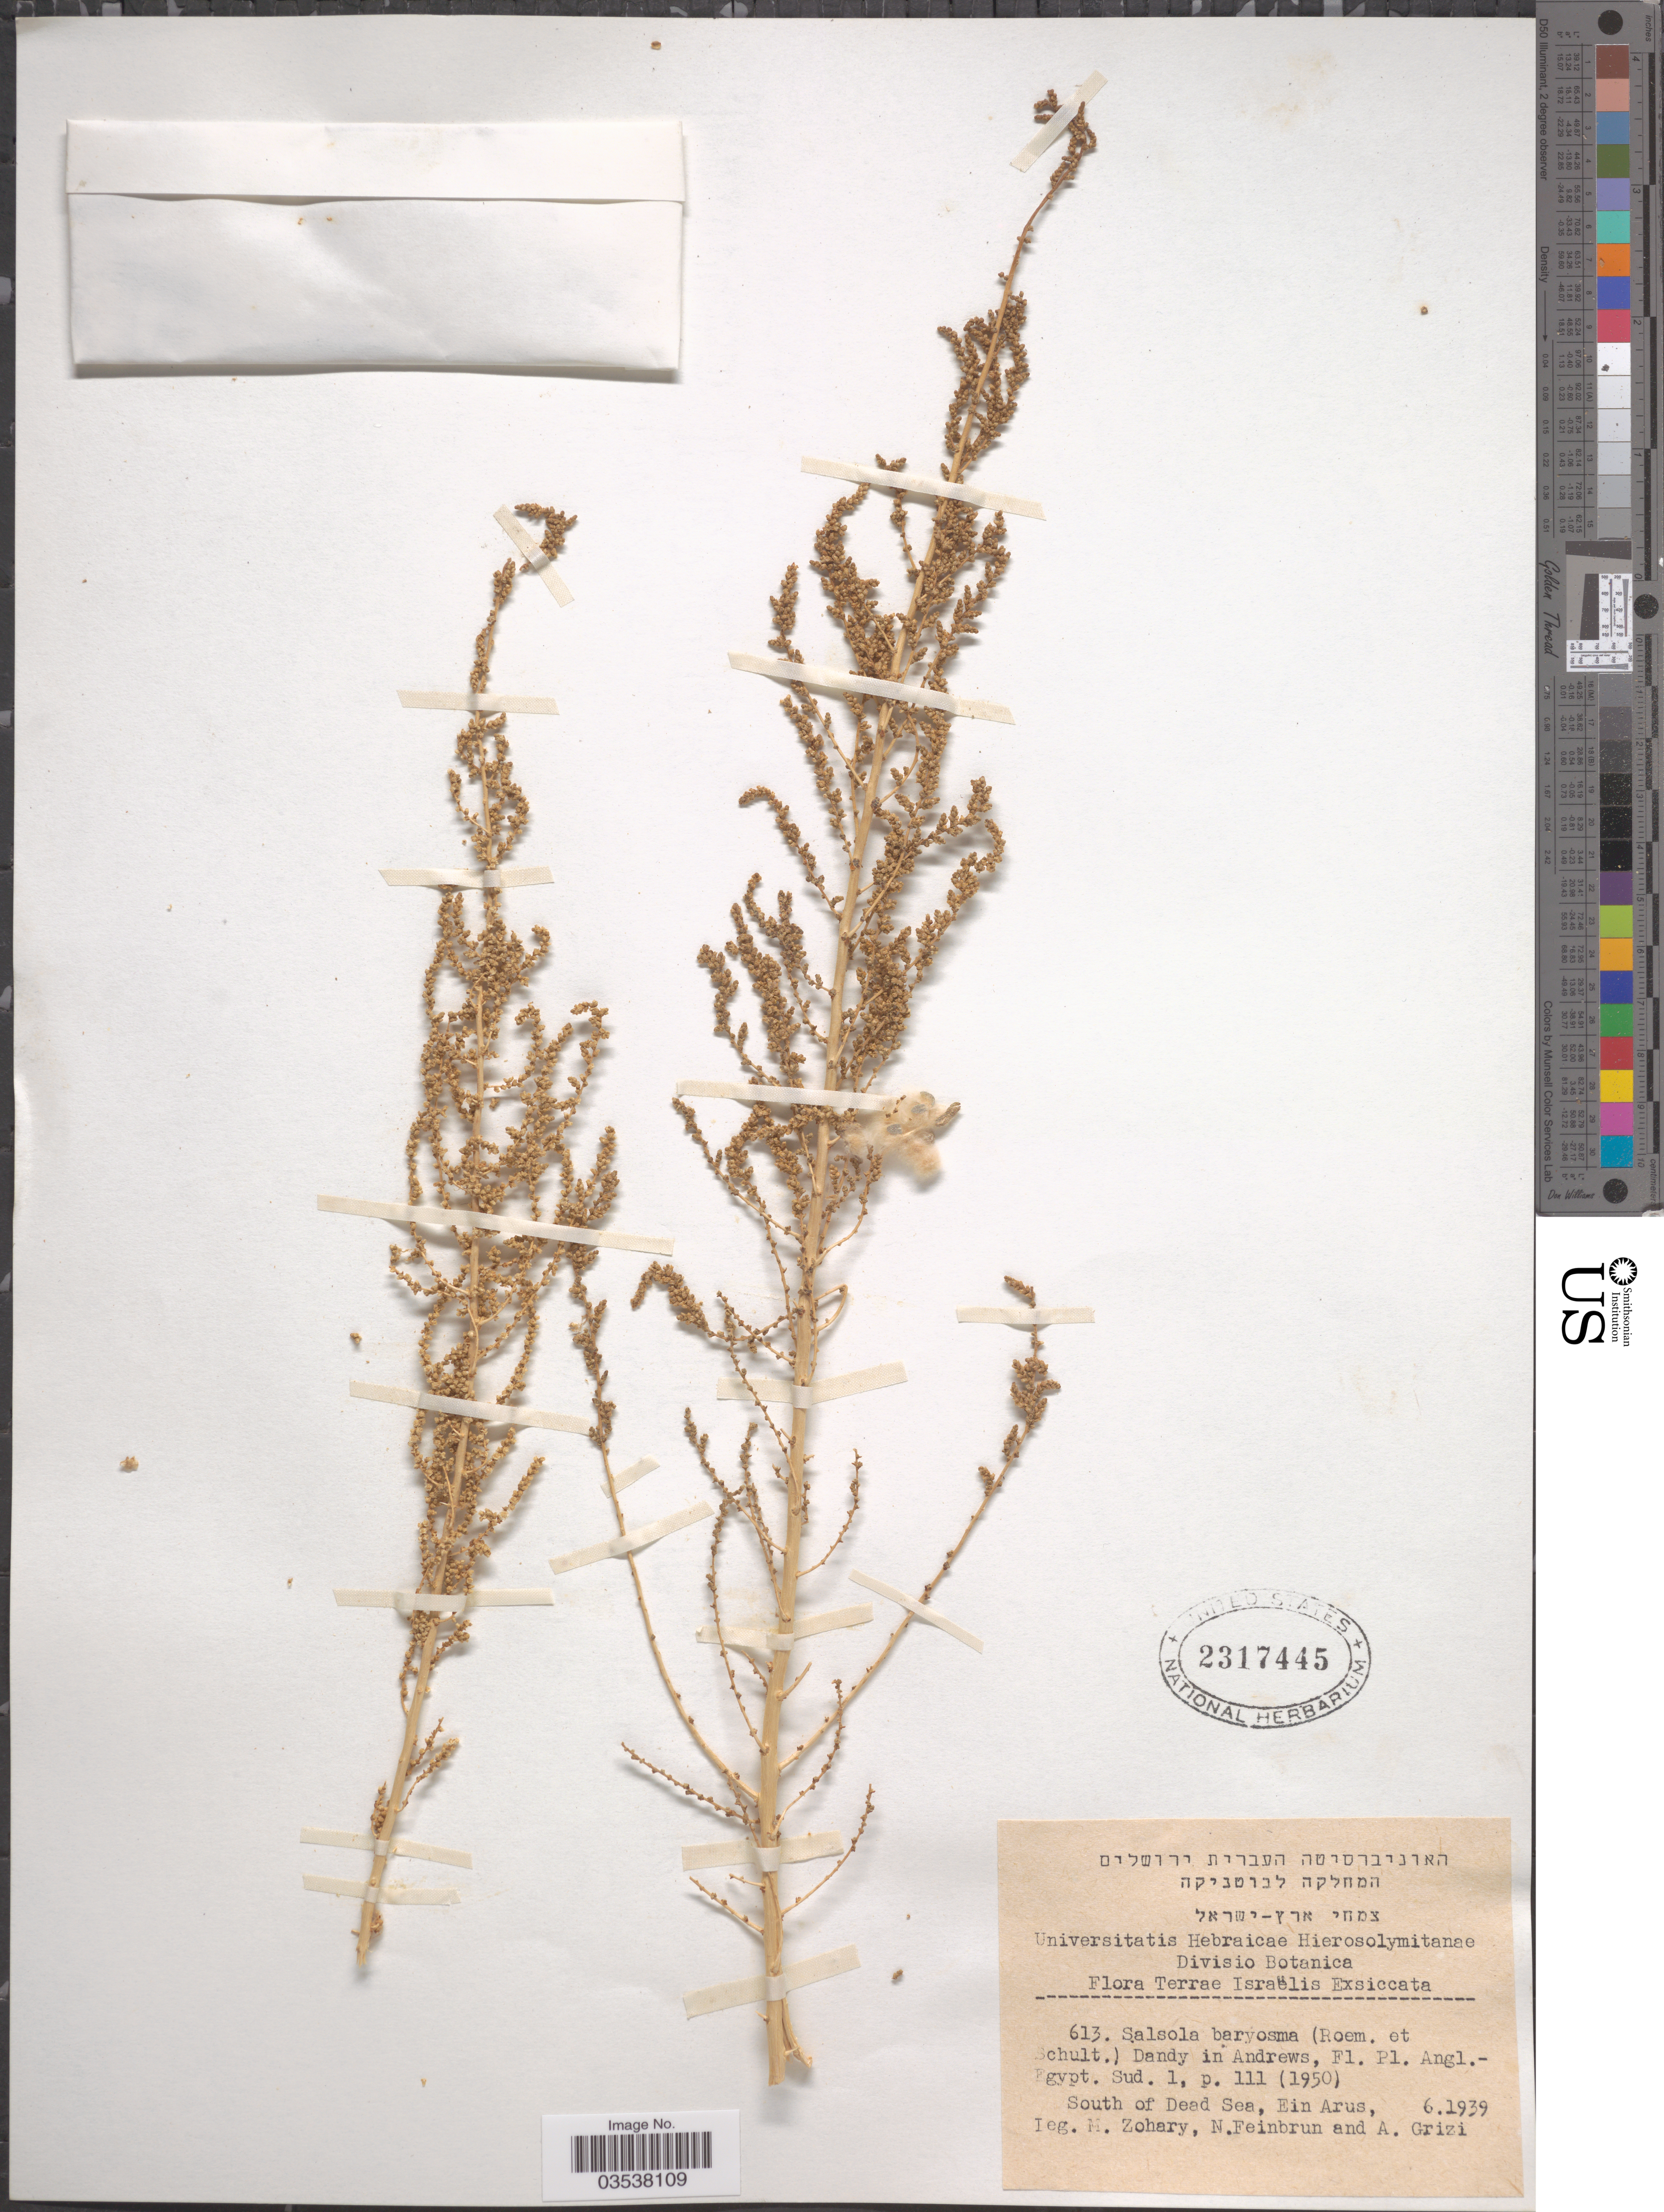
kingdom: Plantae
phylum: Tracheophyta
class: Magnoliopsida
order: Caryophyllales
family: Amaranthaceae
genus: Caroxylon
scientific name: Caroxylon imbricatum var. imbricatum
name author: (Forssk.) Moq.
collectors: M. Zohary, N. Feinbrun & A. Grizi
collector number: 613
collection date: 1939-06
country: Israel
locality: South of Dead Sea, Ein Arus.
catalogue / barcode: US 2317445